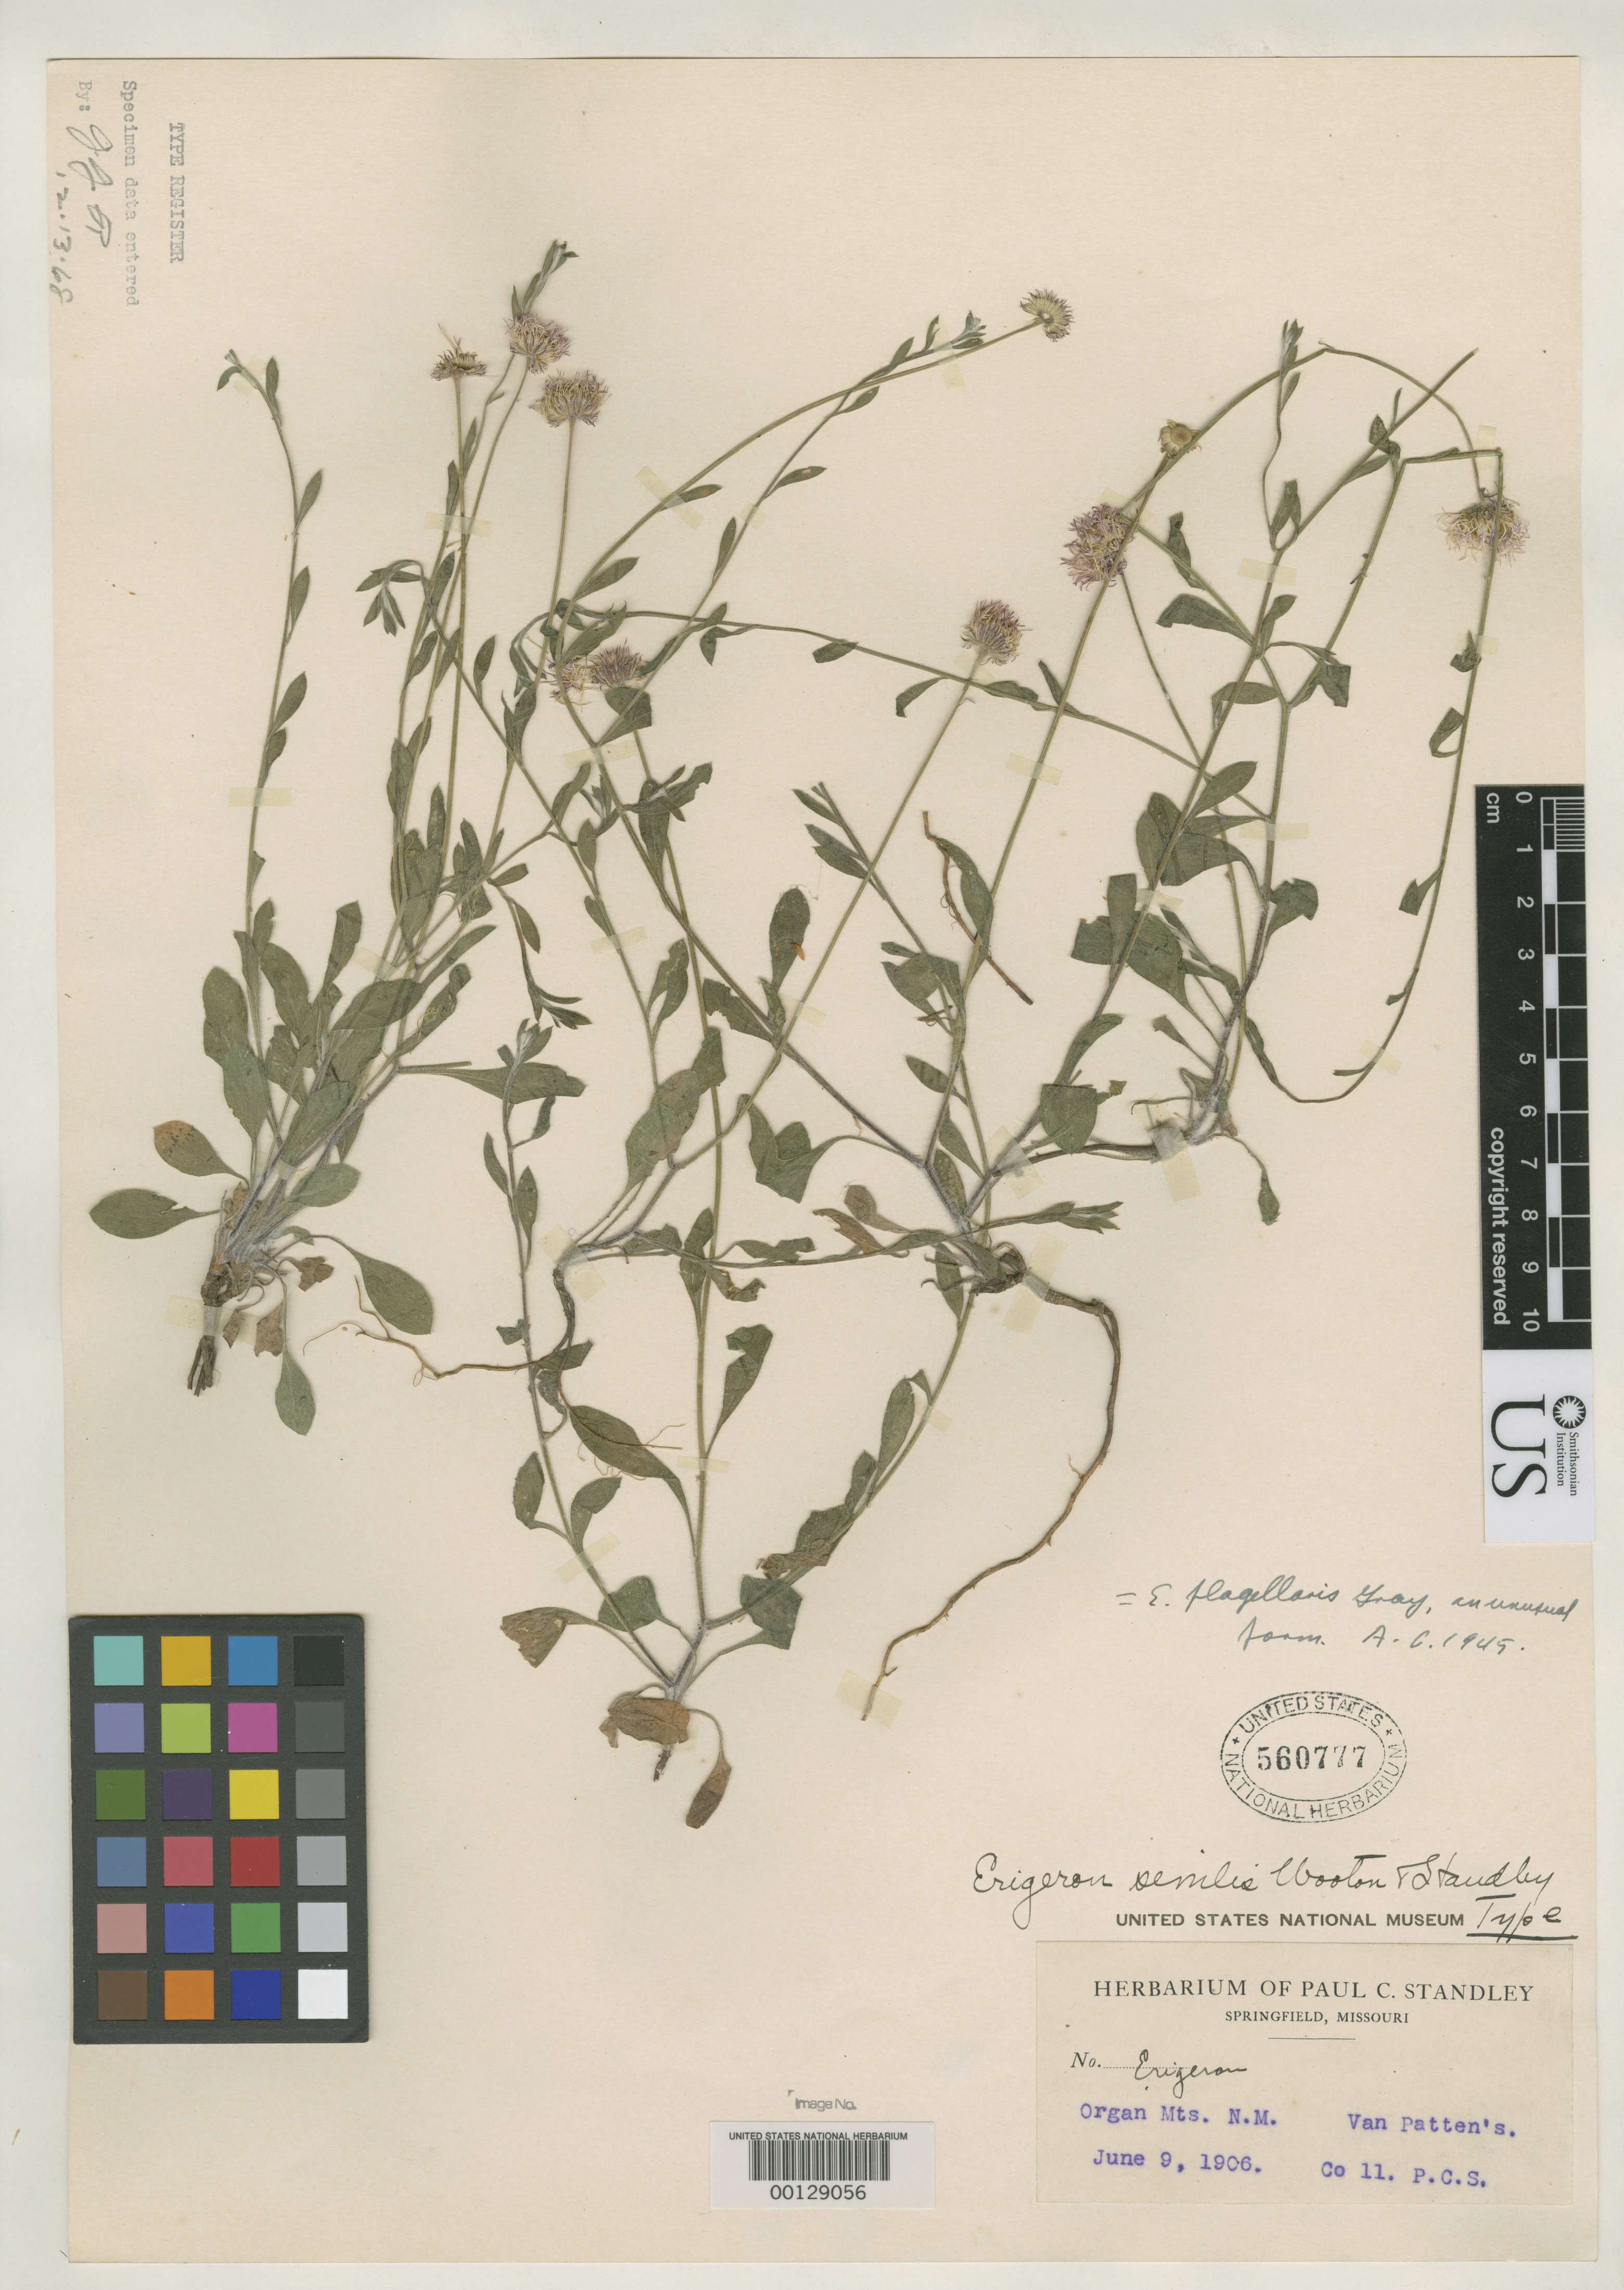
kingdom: Plantae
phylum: Tracheophyta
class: Magnoliopsida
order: Asterales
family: Asteraceae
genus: Erigeron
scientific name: Erigeron senilis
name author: Wooton & Standl.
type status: Holotype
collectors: P. C. Standley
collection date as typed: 09 Jun 1906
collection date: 1906-06-09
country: United States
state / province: New Mexico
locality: Organ Mountains, Canyon above Van Pattens Camp.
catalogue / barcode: US 560777